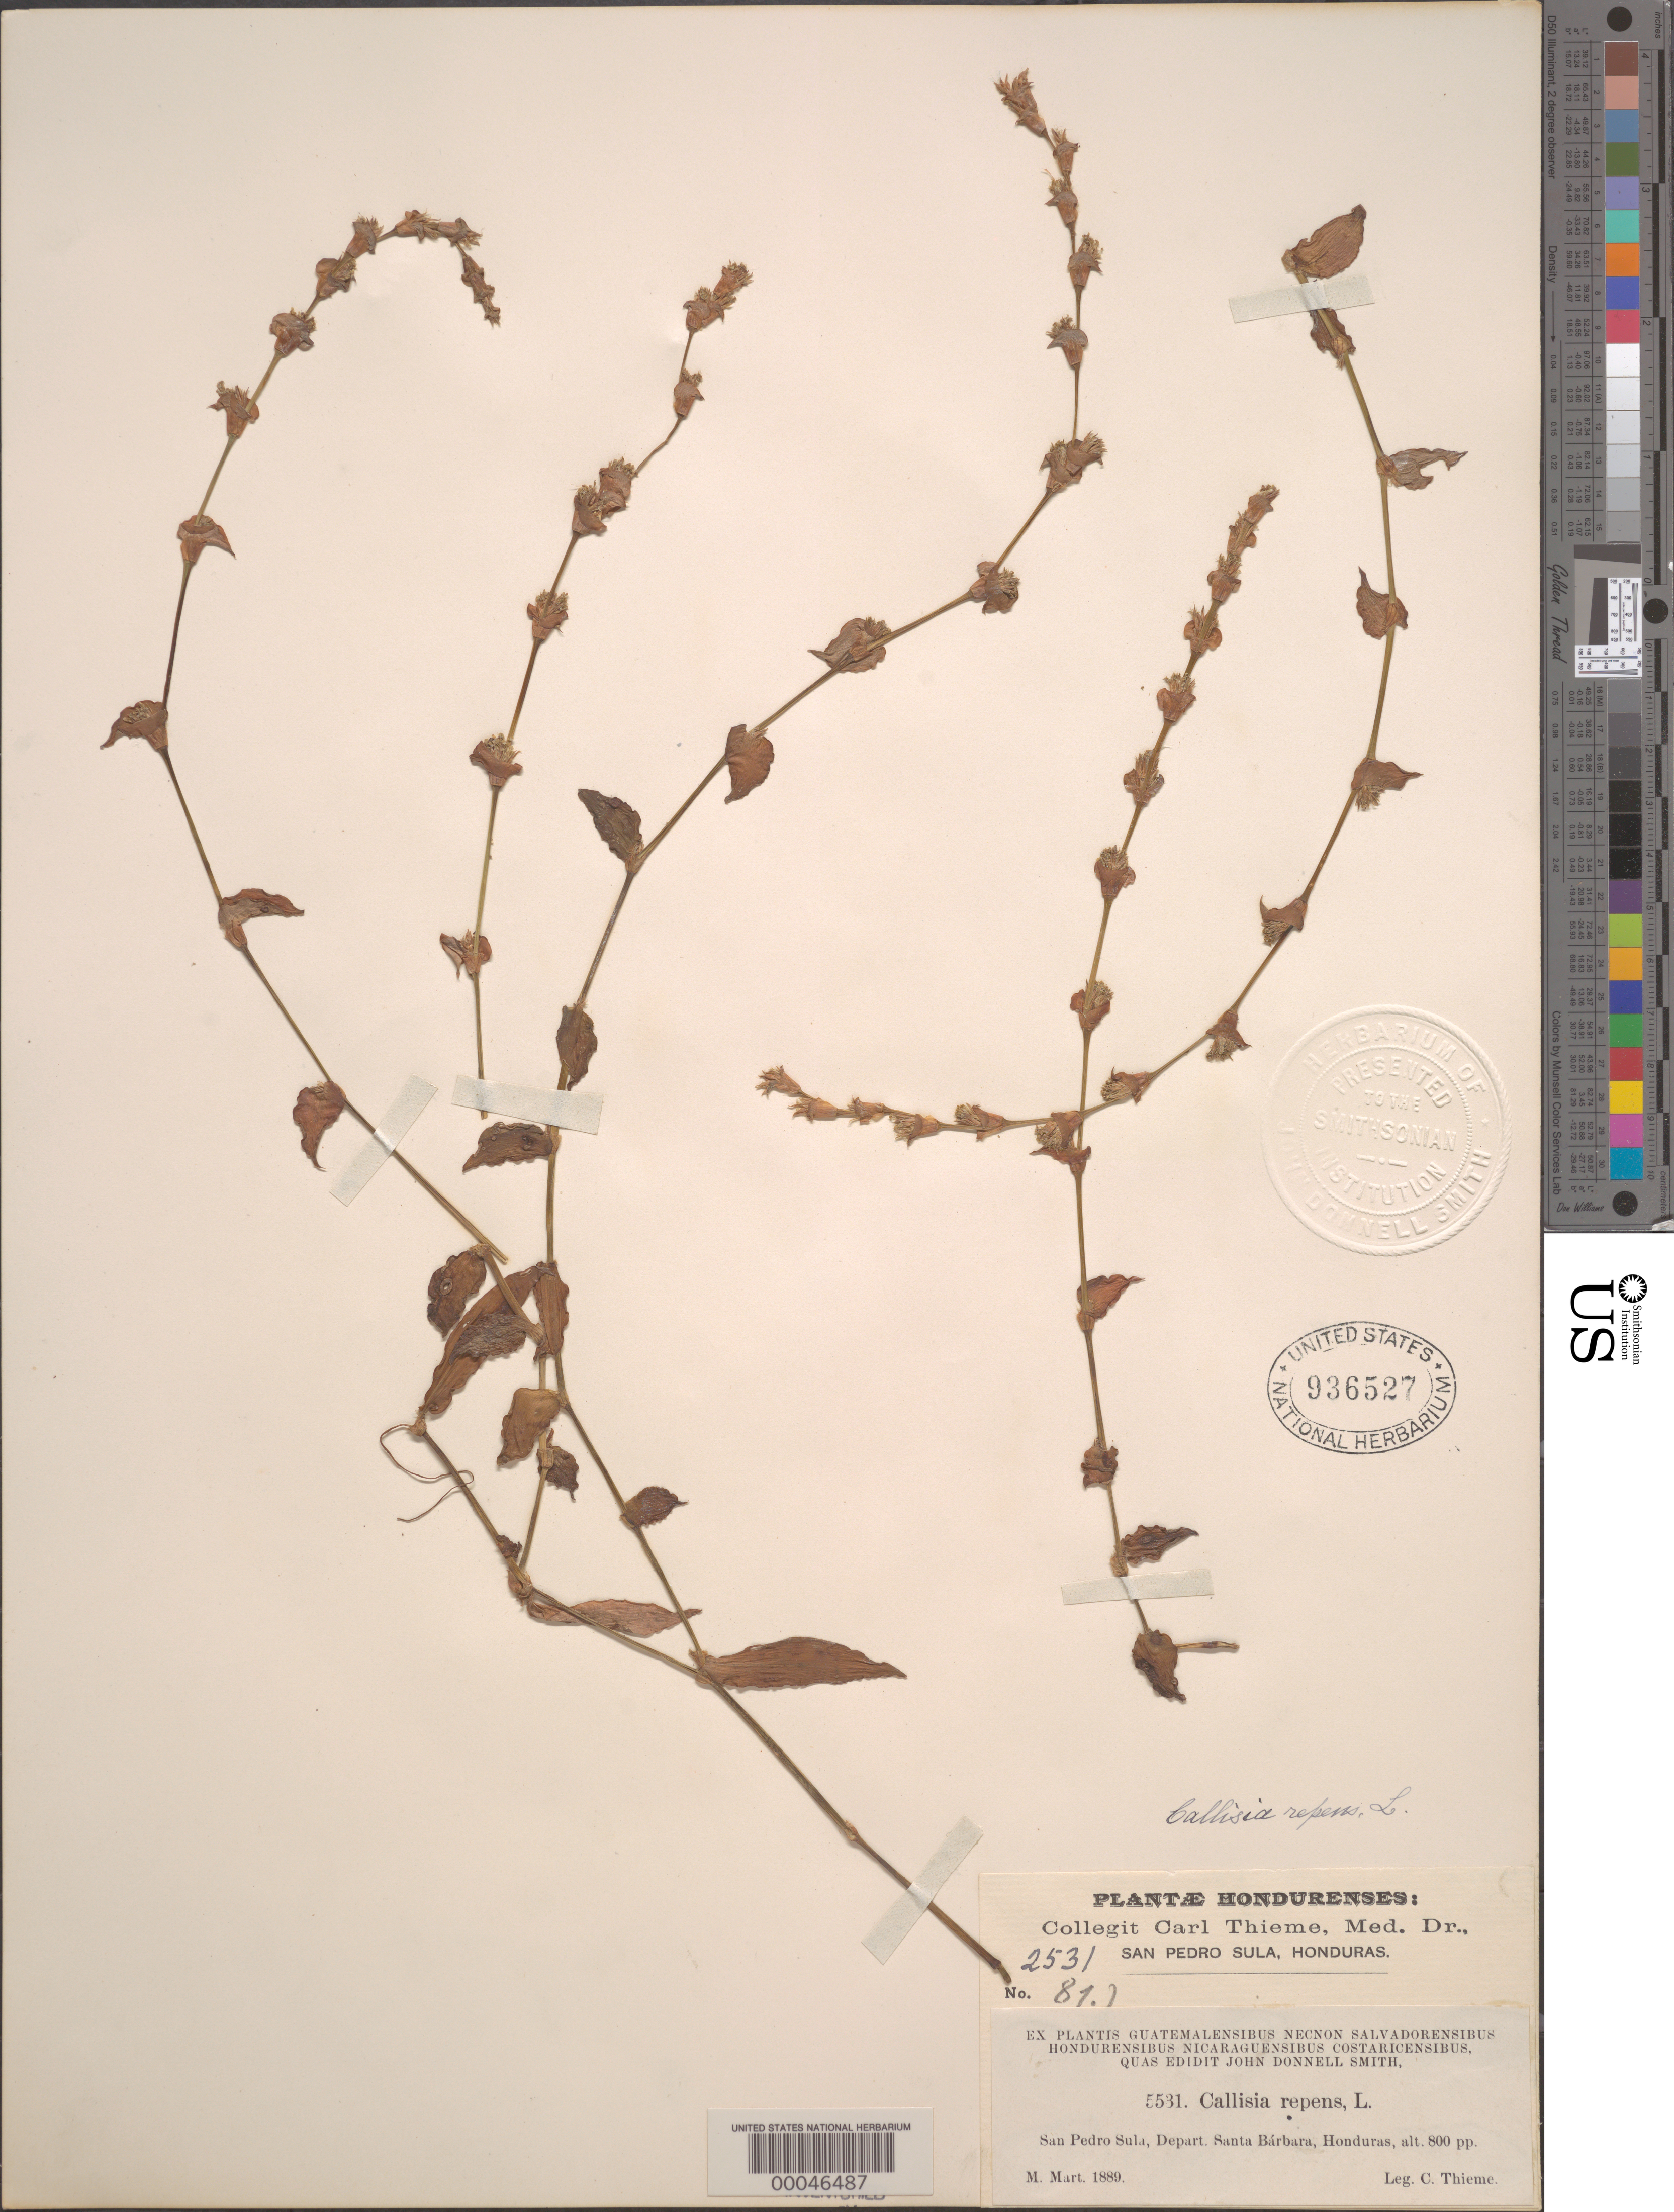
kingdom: Plantae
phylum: Tracheophyta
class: Liliopsida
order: Commelinales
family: Commelinaceae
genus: Callisia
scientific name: Callisia repens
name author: (Jacq.) L.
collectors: C. Thieme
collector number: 5531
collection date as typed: Mar 1889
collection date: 1889-03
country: Honduras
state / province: Santa Bárbara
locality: San Pedro Sula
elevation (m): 244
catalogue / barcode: US 936527